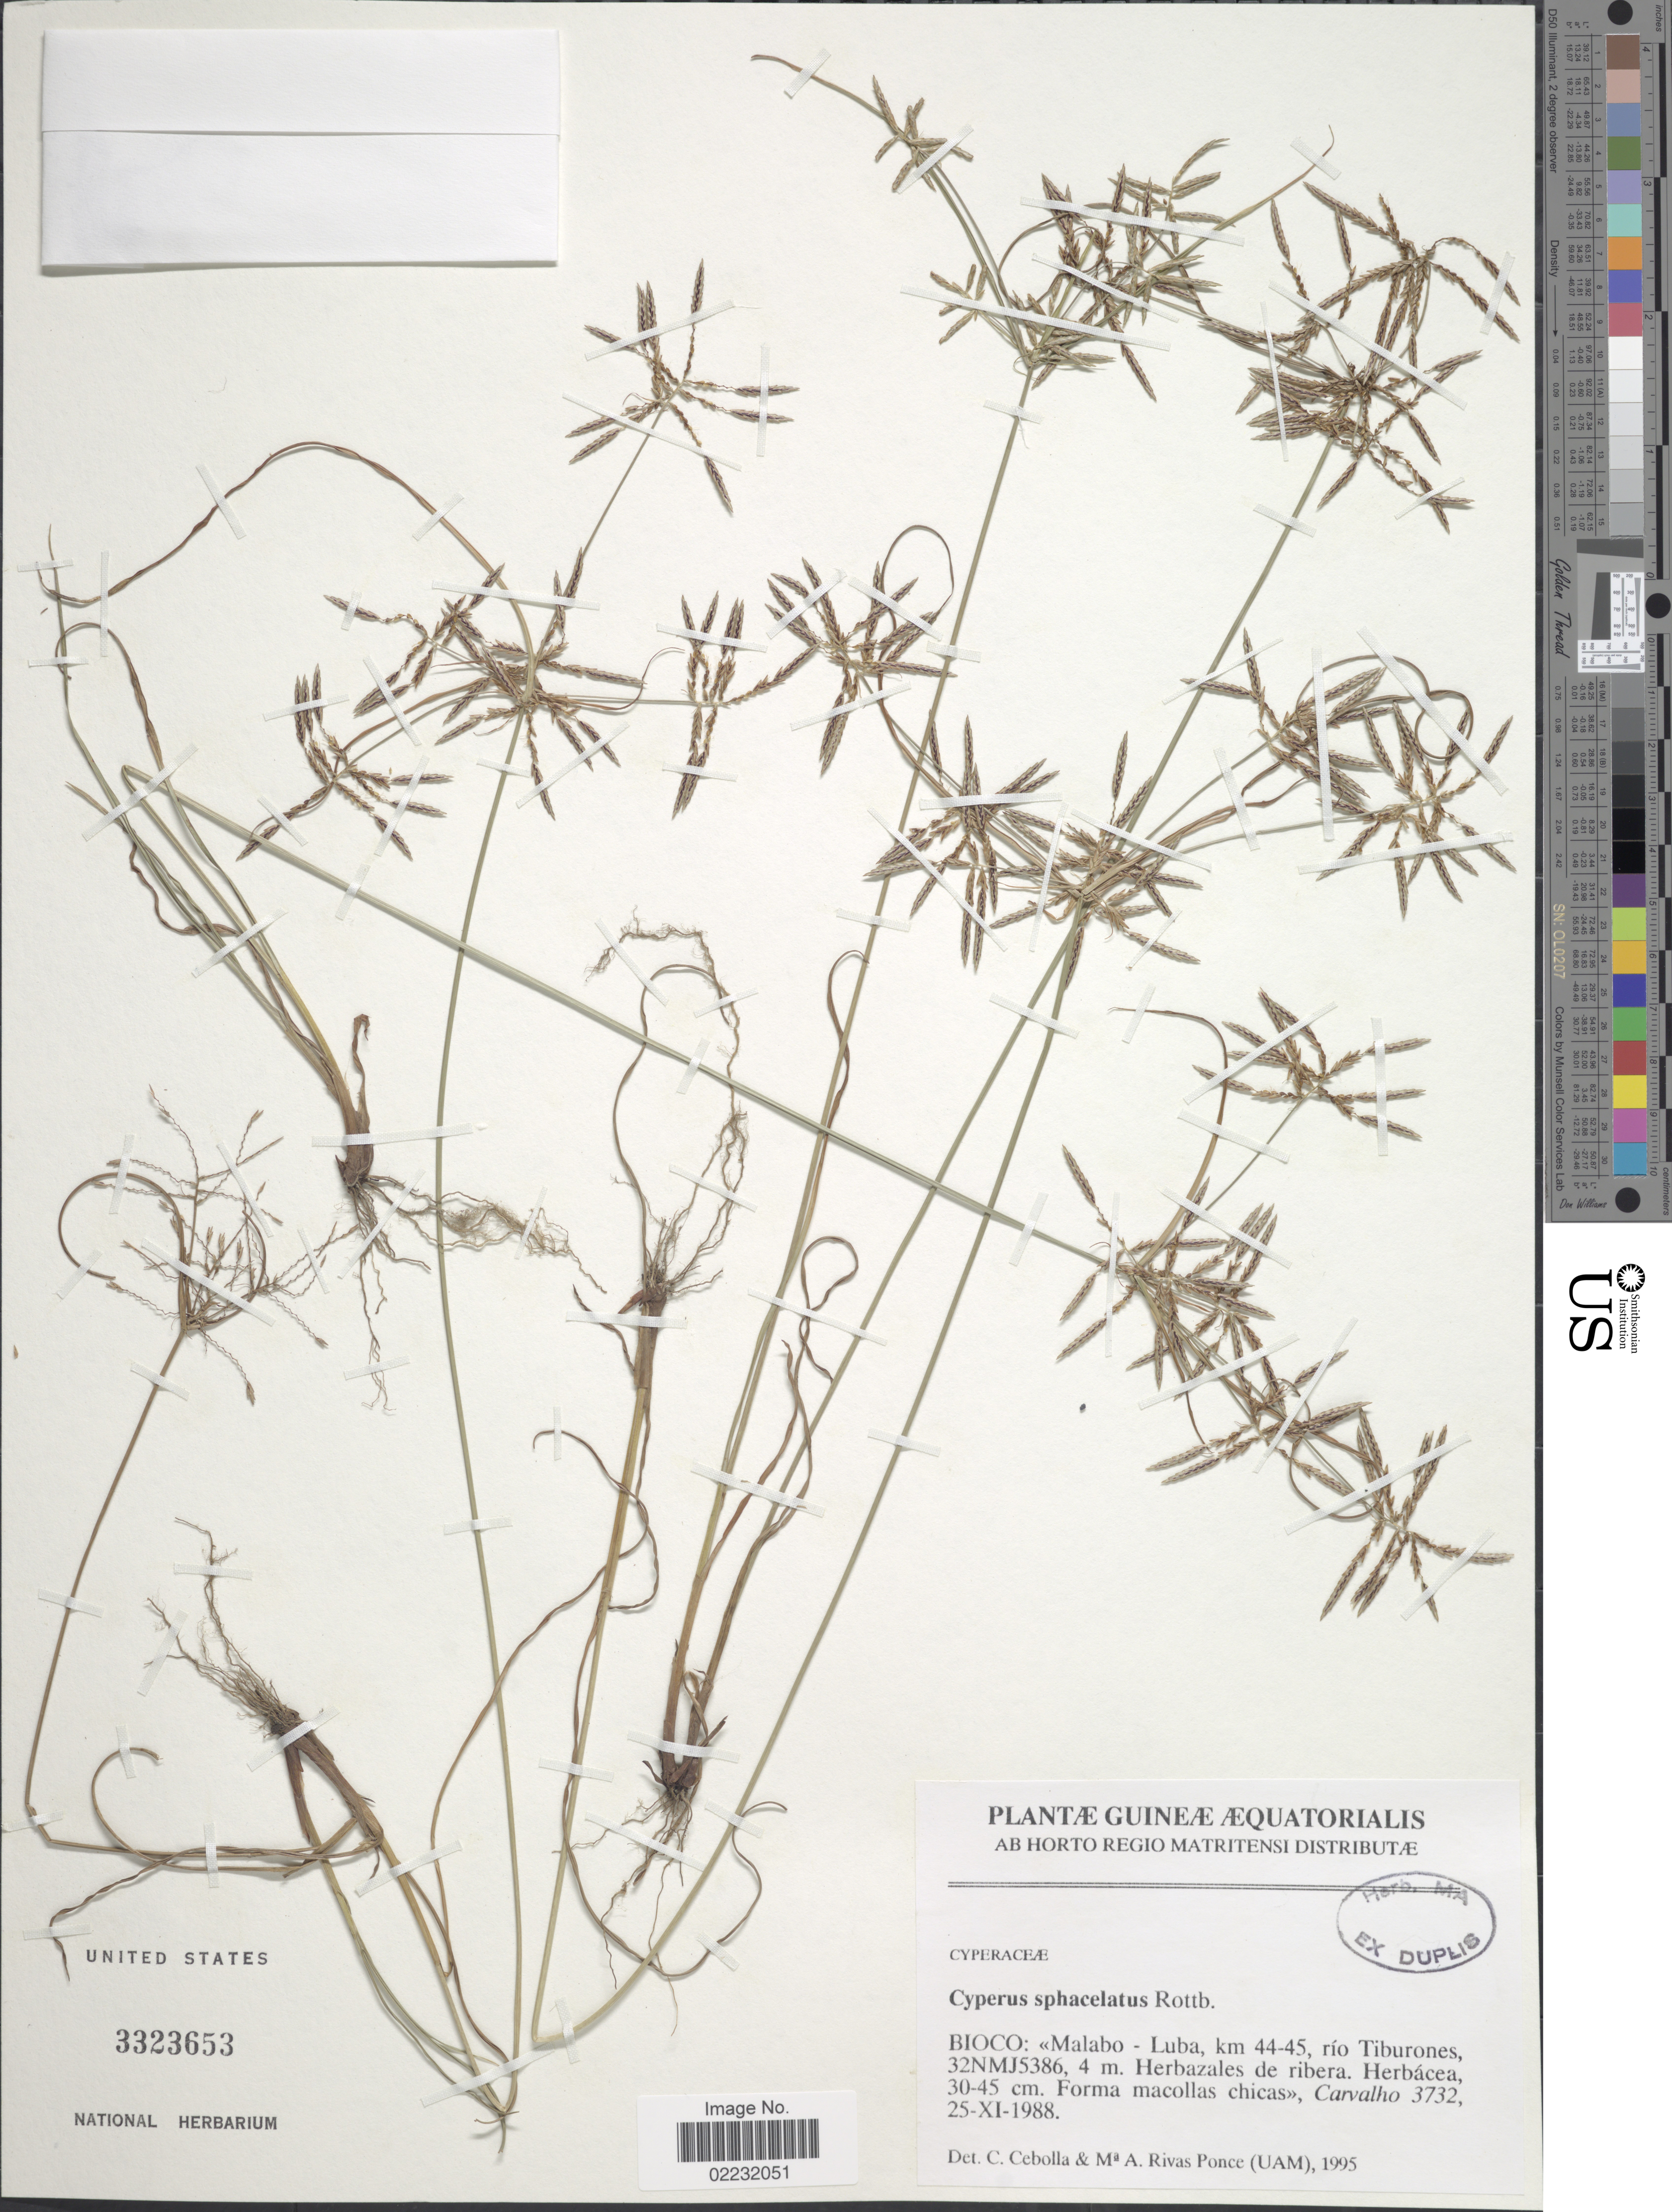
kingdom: Plantae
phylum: Tracheophyta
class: Liliopsida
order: Poales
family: Cyperaceae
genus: Cyperus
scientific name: Cyperus sphacelatus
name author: Rottb.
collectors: Carvalho, --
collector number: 3732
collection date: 1988-11-25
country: Equatorial Guinea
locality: Guinea Aequatorialis, Bioco: Malabo- Luba, km 44-45, rio Tiburones, 32NMJ5386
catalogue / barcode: US 3323653